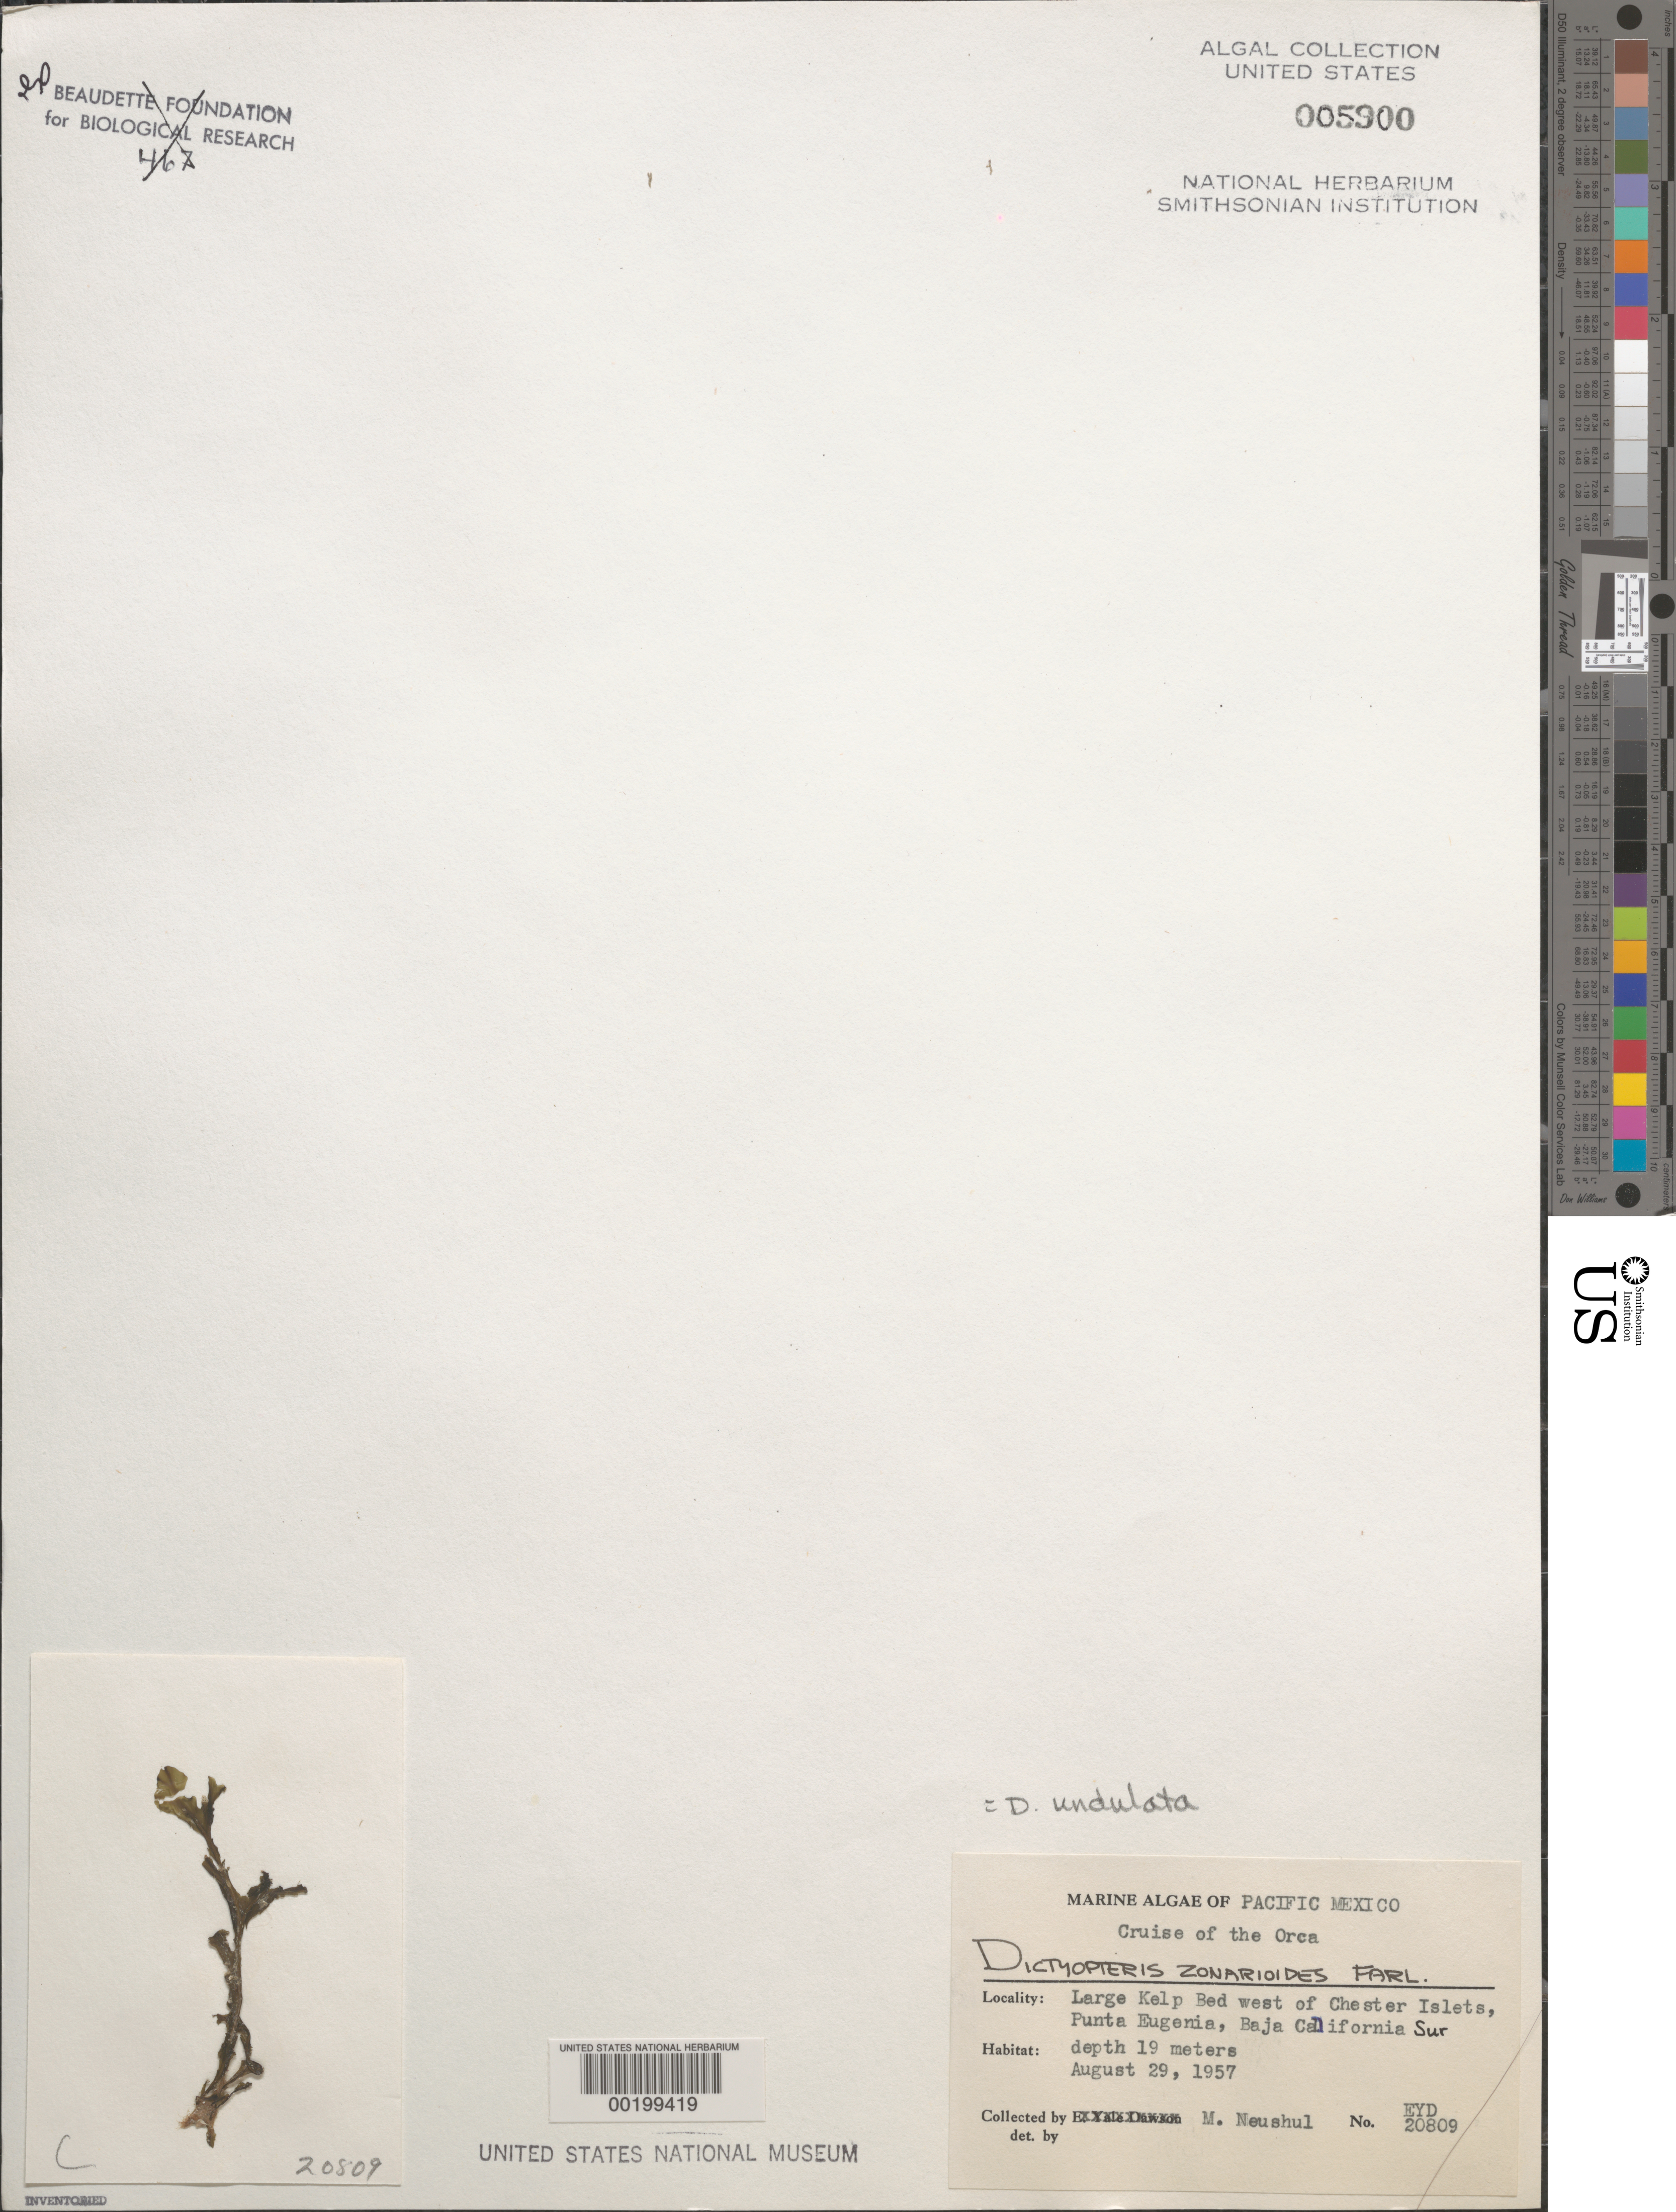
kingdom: Chromista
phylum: Ochrophyta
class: Phaeophyceae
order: Dictyotales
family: Dictyotaceae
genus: Dictyopteris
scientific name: Dictyopteris undulata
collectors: M. Neushul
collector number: EYD 20809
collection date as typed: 29 Aug 1957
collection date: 1957-08-29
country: Mexico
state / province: Baja California Sur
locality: Punta Eugenia, west of Chester Islets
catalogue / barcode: US 5900